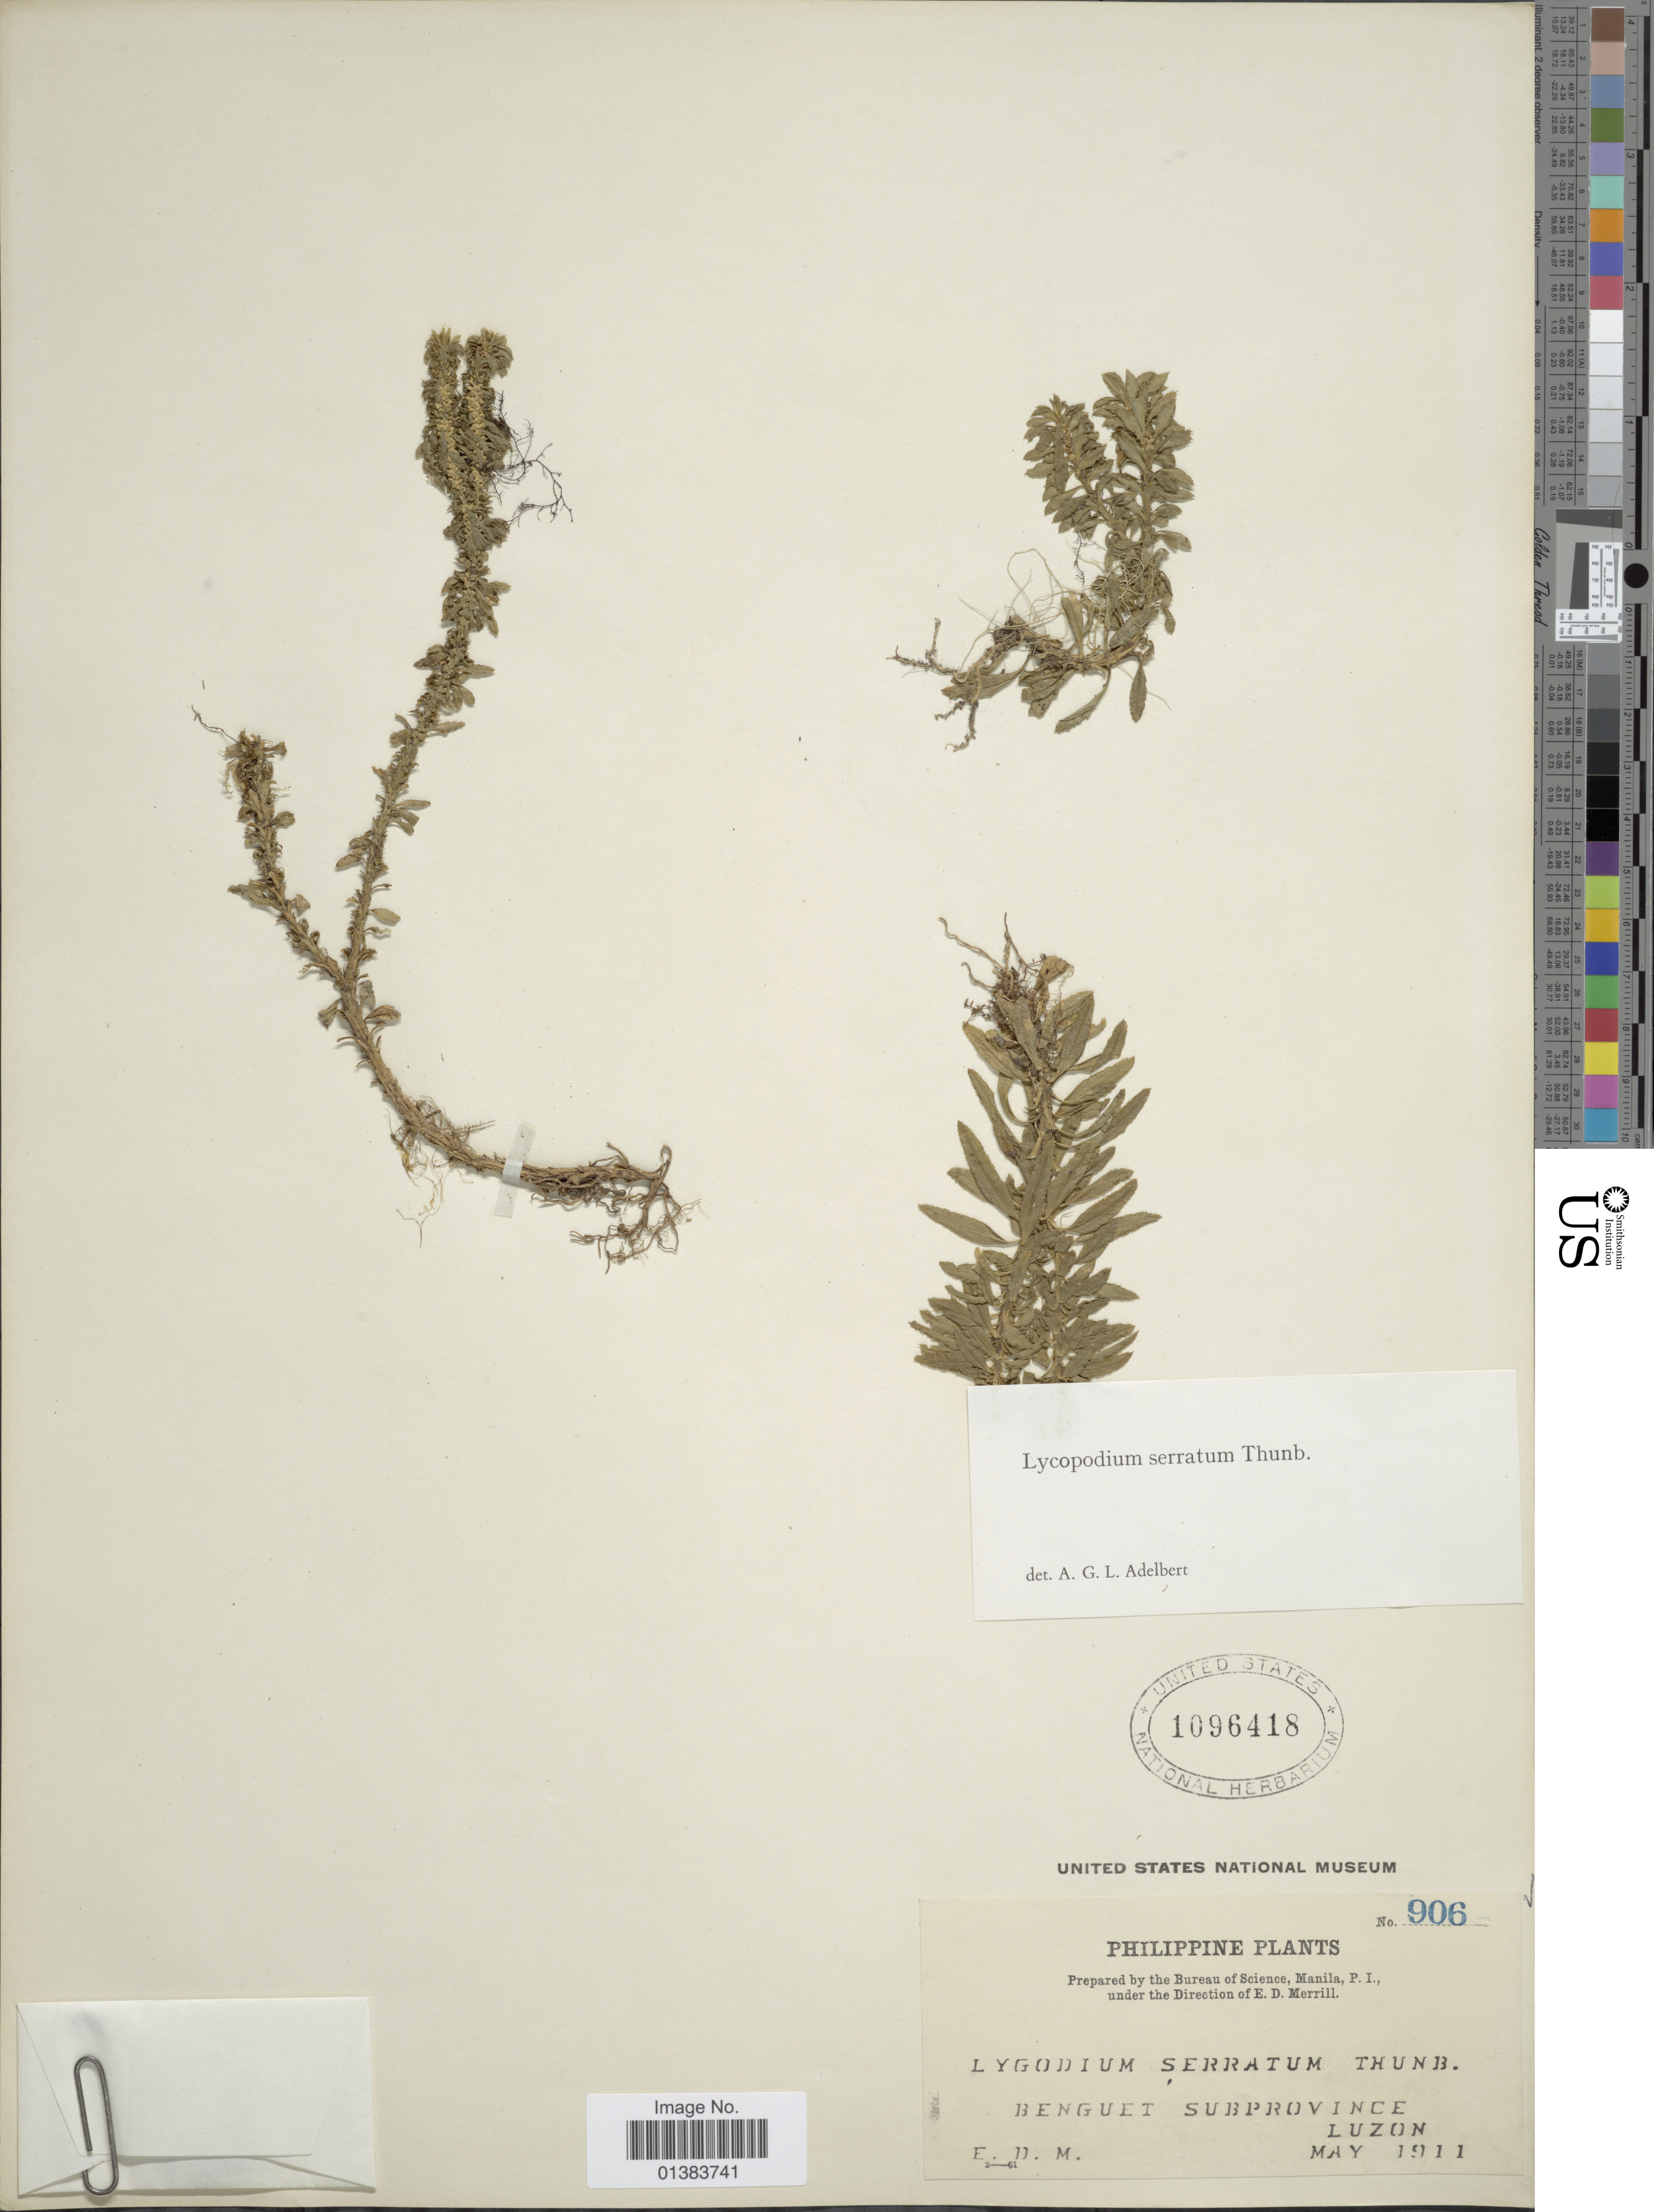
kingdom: Plantae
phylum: Tracheophyta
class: Lycopodiopsida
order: Lycopodiales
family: Lycopodiaceae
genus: Huperzia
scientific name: Huperzia serrata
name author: (Thunb.) Trevis.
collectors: E. D. Merrill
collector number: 906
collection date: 1911-05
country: Philippines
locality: Benguet Subprovince, Luzon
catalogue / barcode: US 1096418